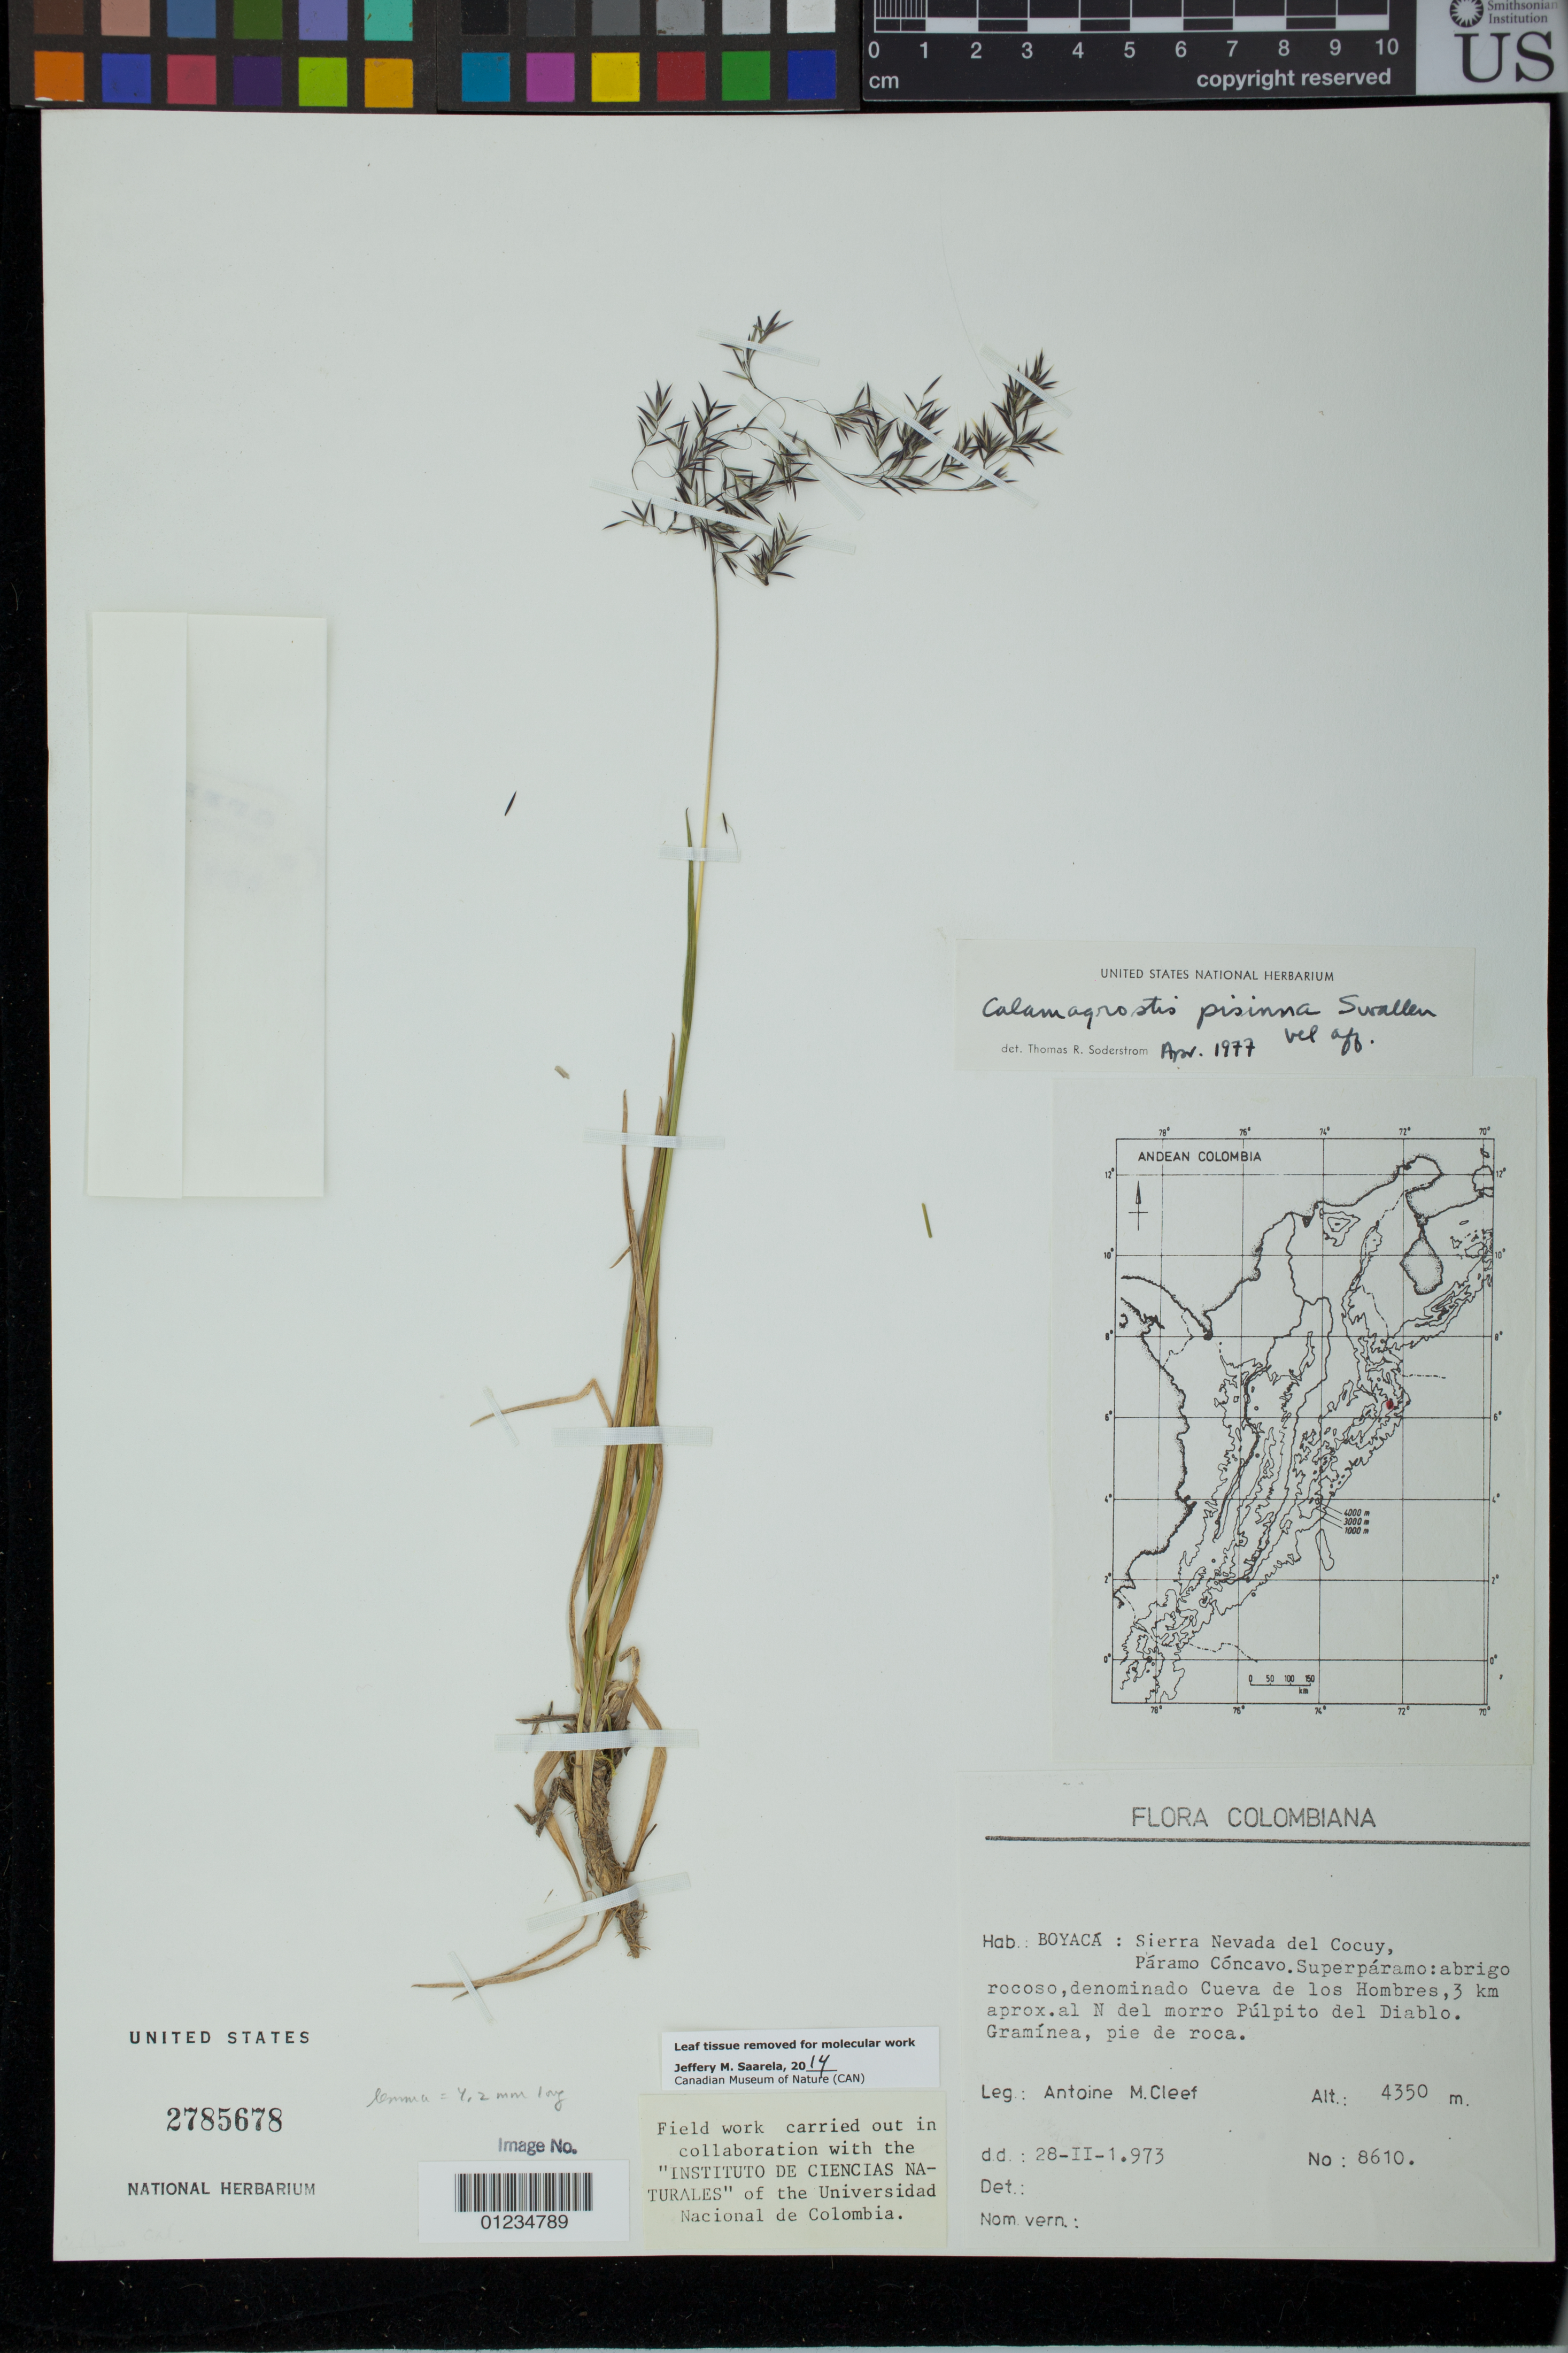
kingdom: Plantae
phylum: Tracheophyta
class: Liliopsida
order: Poales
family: Poaceae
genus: Calamagrostis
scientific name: Calamagrostis pisinna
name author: Swallen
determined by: Soderstrom, T. R.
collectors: A. M. Cleef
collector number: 8610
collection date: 1973-02-28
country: Colombia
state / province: Boyacá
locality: Sierra Nevada del Cocuy, Paramo Concavo, Superparamo: abrigo rocoso, denominado Cueva de los Hombres, 3 km aprox. al N del morro Pulpito del Diablo. Graminea, pie de roca.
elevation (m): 4350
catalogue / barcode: US 2785678